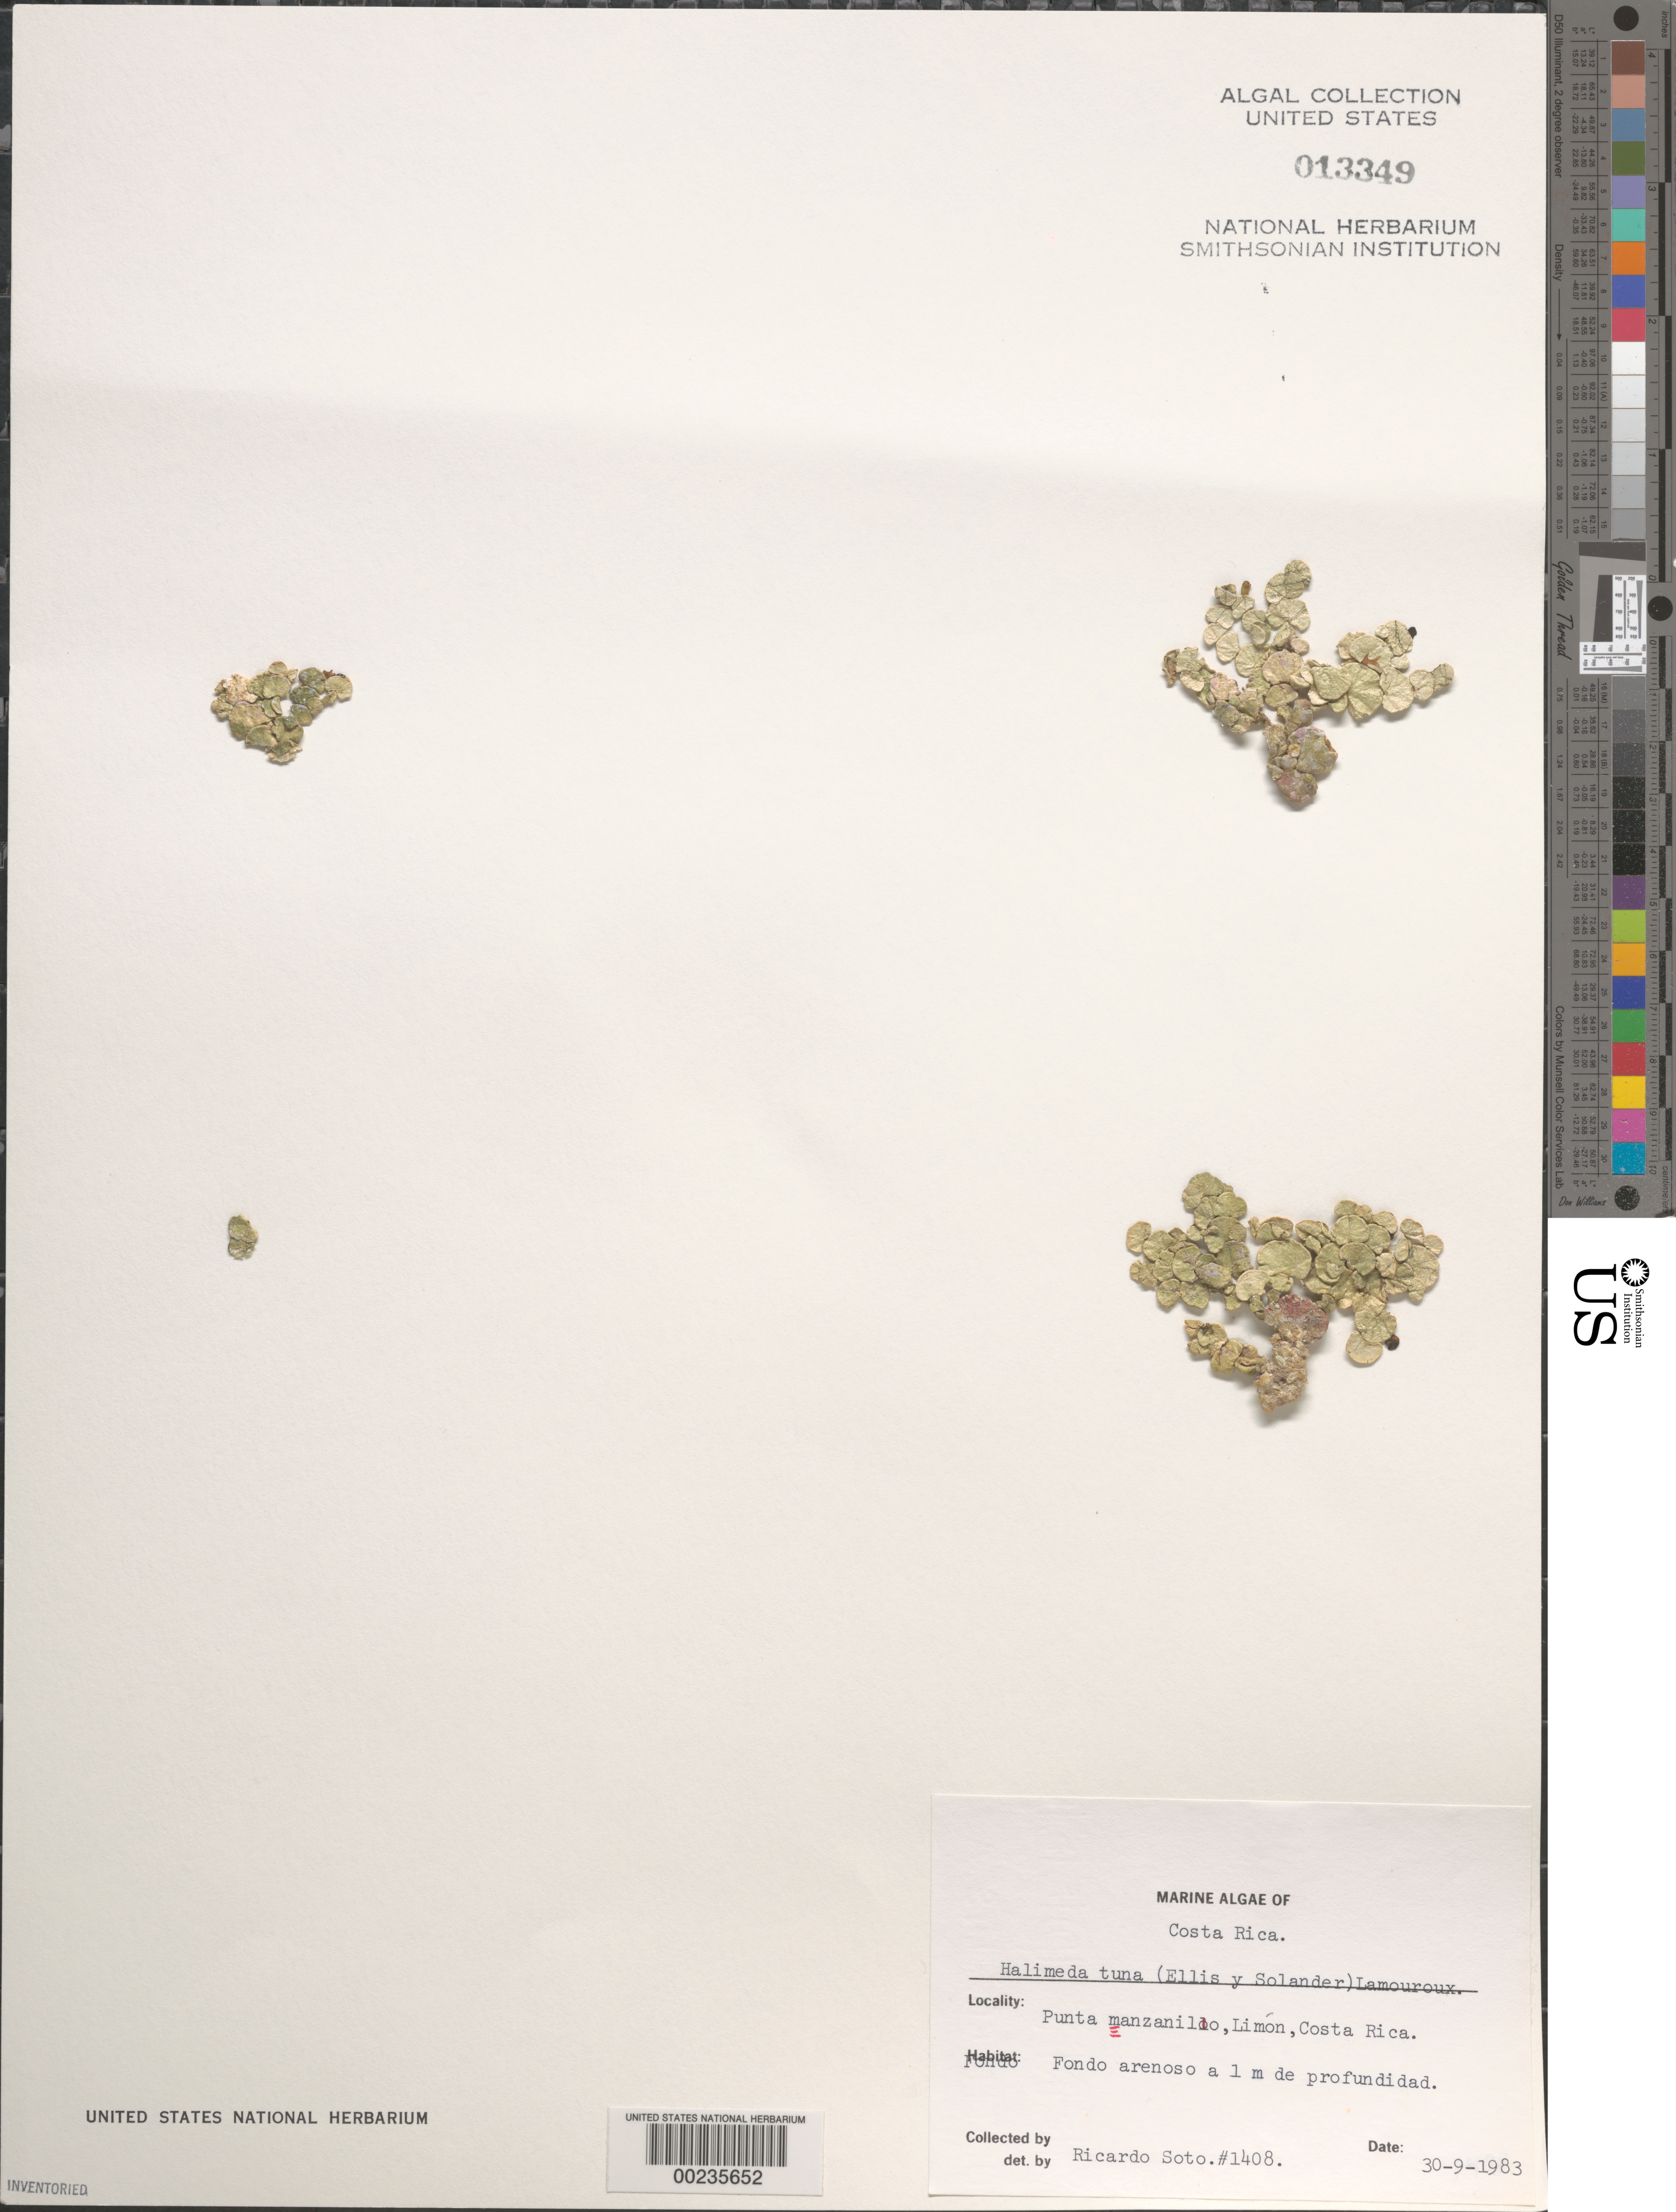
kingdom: Plantae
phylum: Chlorophyta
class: Ulvophyceae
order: Bryopsidales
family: Halimedaceae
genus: Halimeda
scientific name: Halimeda tuna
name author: (J. Ellis & Sol.) J.V.Lamouroux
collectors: R. Soto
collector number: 1408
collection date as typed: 30 Sep 1983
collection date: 1983-09-30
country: Costa Rica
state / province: Limón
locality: Punta Manzanillo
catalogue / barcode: US 13349